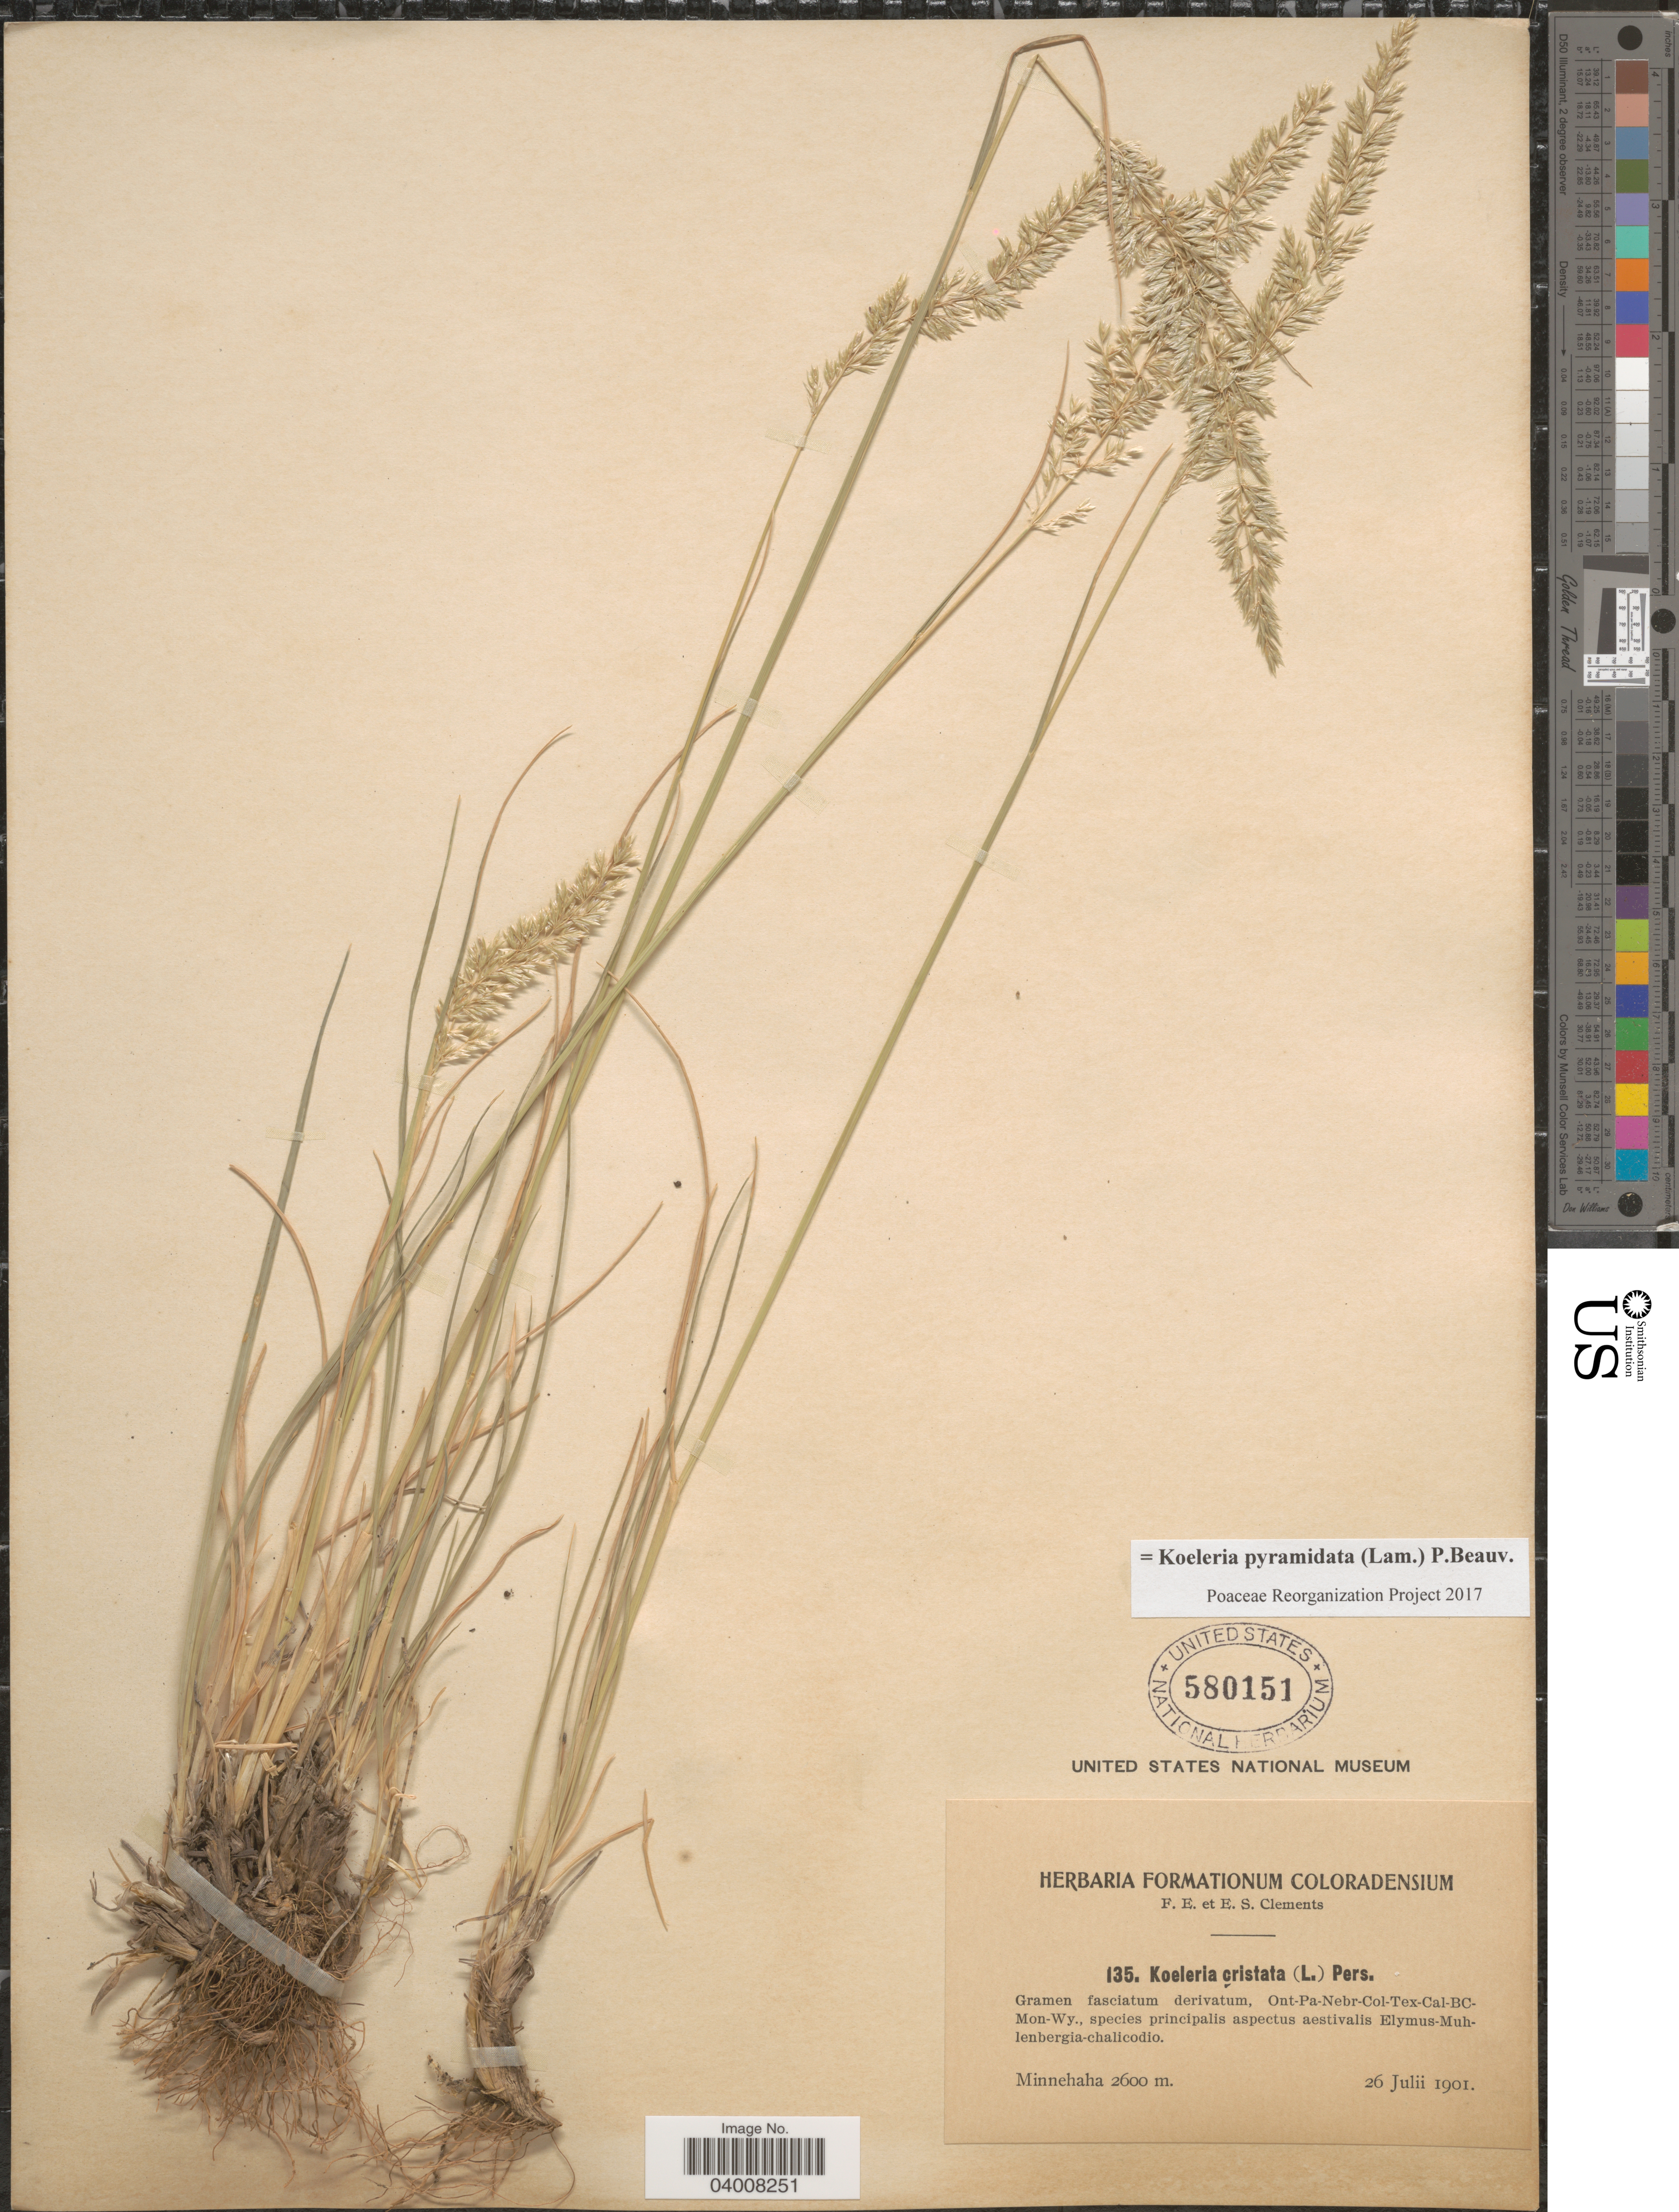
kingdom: Plantae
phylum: Tracheophyta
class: Liliopsida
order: Poales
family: Poaceae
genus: Koeleria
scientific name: Koeleria pyramidata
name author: (Lam.) P. Beauv.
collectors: F. E. Clements & E. S. Clements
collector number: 135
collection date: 1901-07-26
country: United States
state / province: Colorado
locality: Minnehaha.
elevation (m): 2600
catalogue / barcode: US 580151